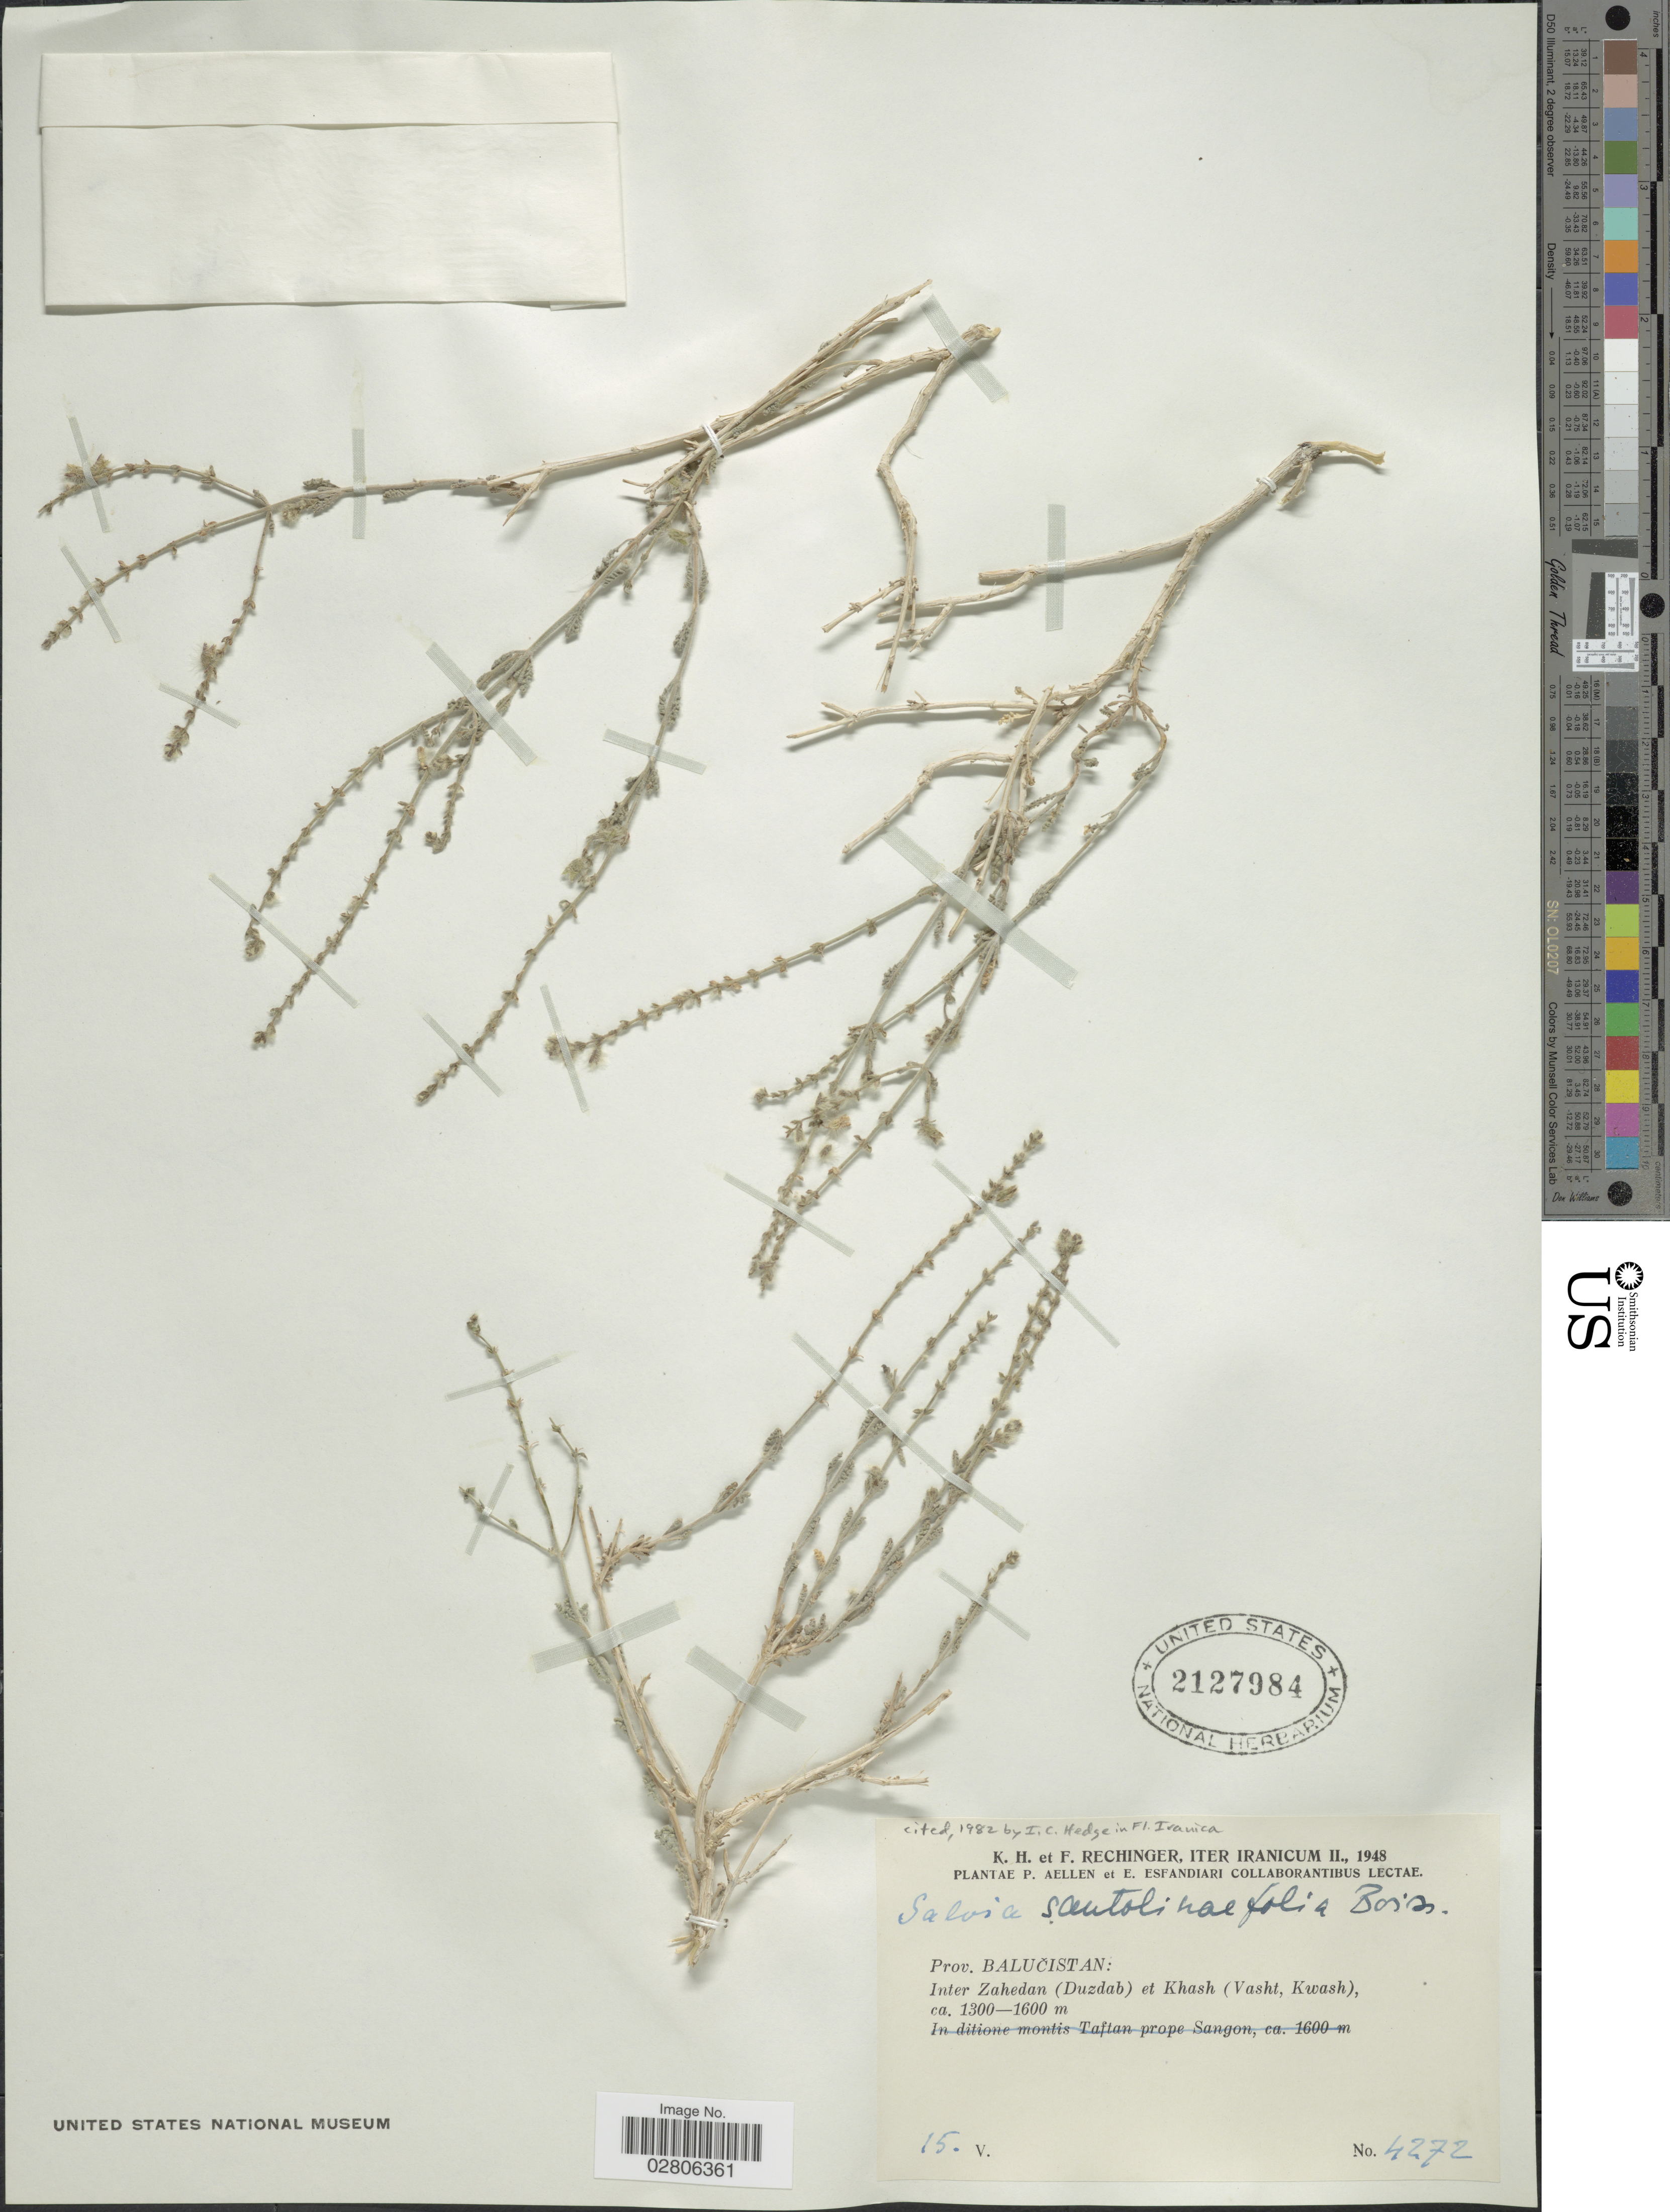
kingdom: Plantae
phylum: Tracheophyta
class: Magnoliopsida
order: Lamiales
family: Lamiaceae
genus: Salvia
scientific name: Salvia santolinifolia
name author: Boiss.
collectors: K. H. Rechinger & F. Rechinger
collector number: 4272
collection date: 1948-05-15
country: Iran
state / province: Sistan and Baluchistan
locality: Iter Iranicum II. Prov. Balučistan: Inter Zahedan (Duzdab) et Khash (Vasht, Kwash).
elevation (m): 1300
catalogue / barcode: US 2127984